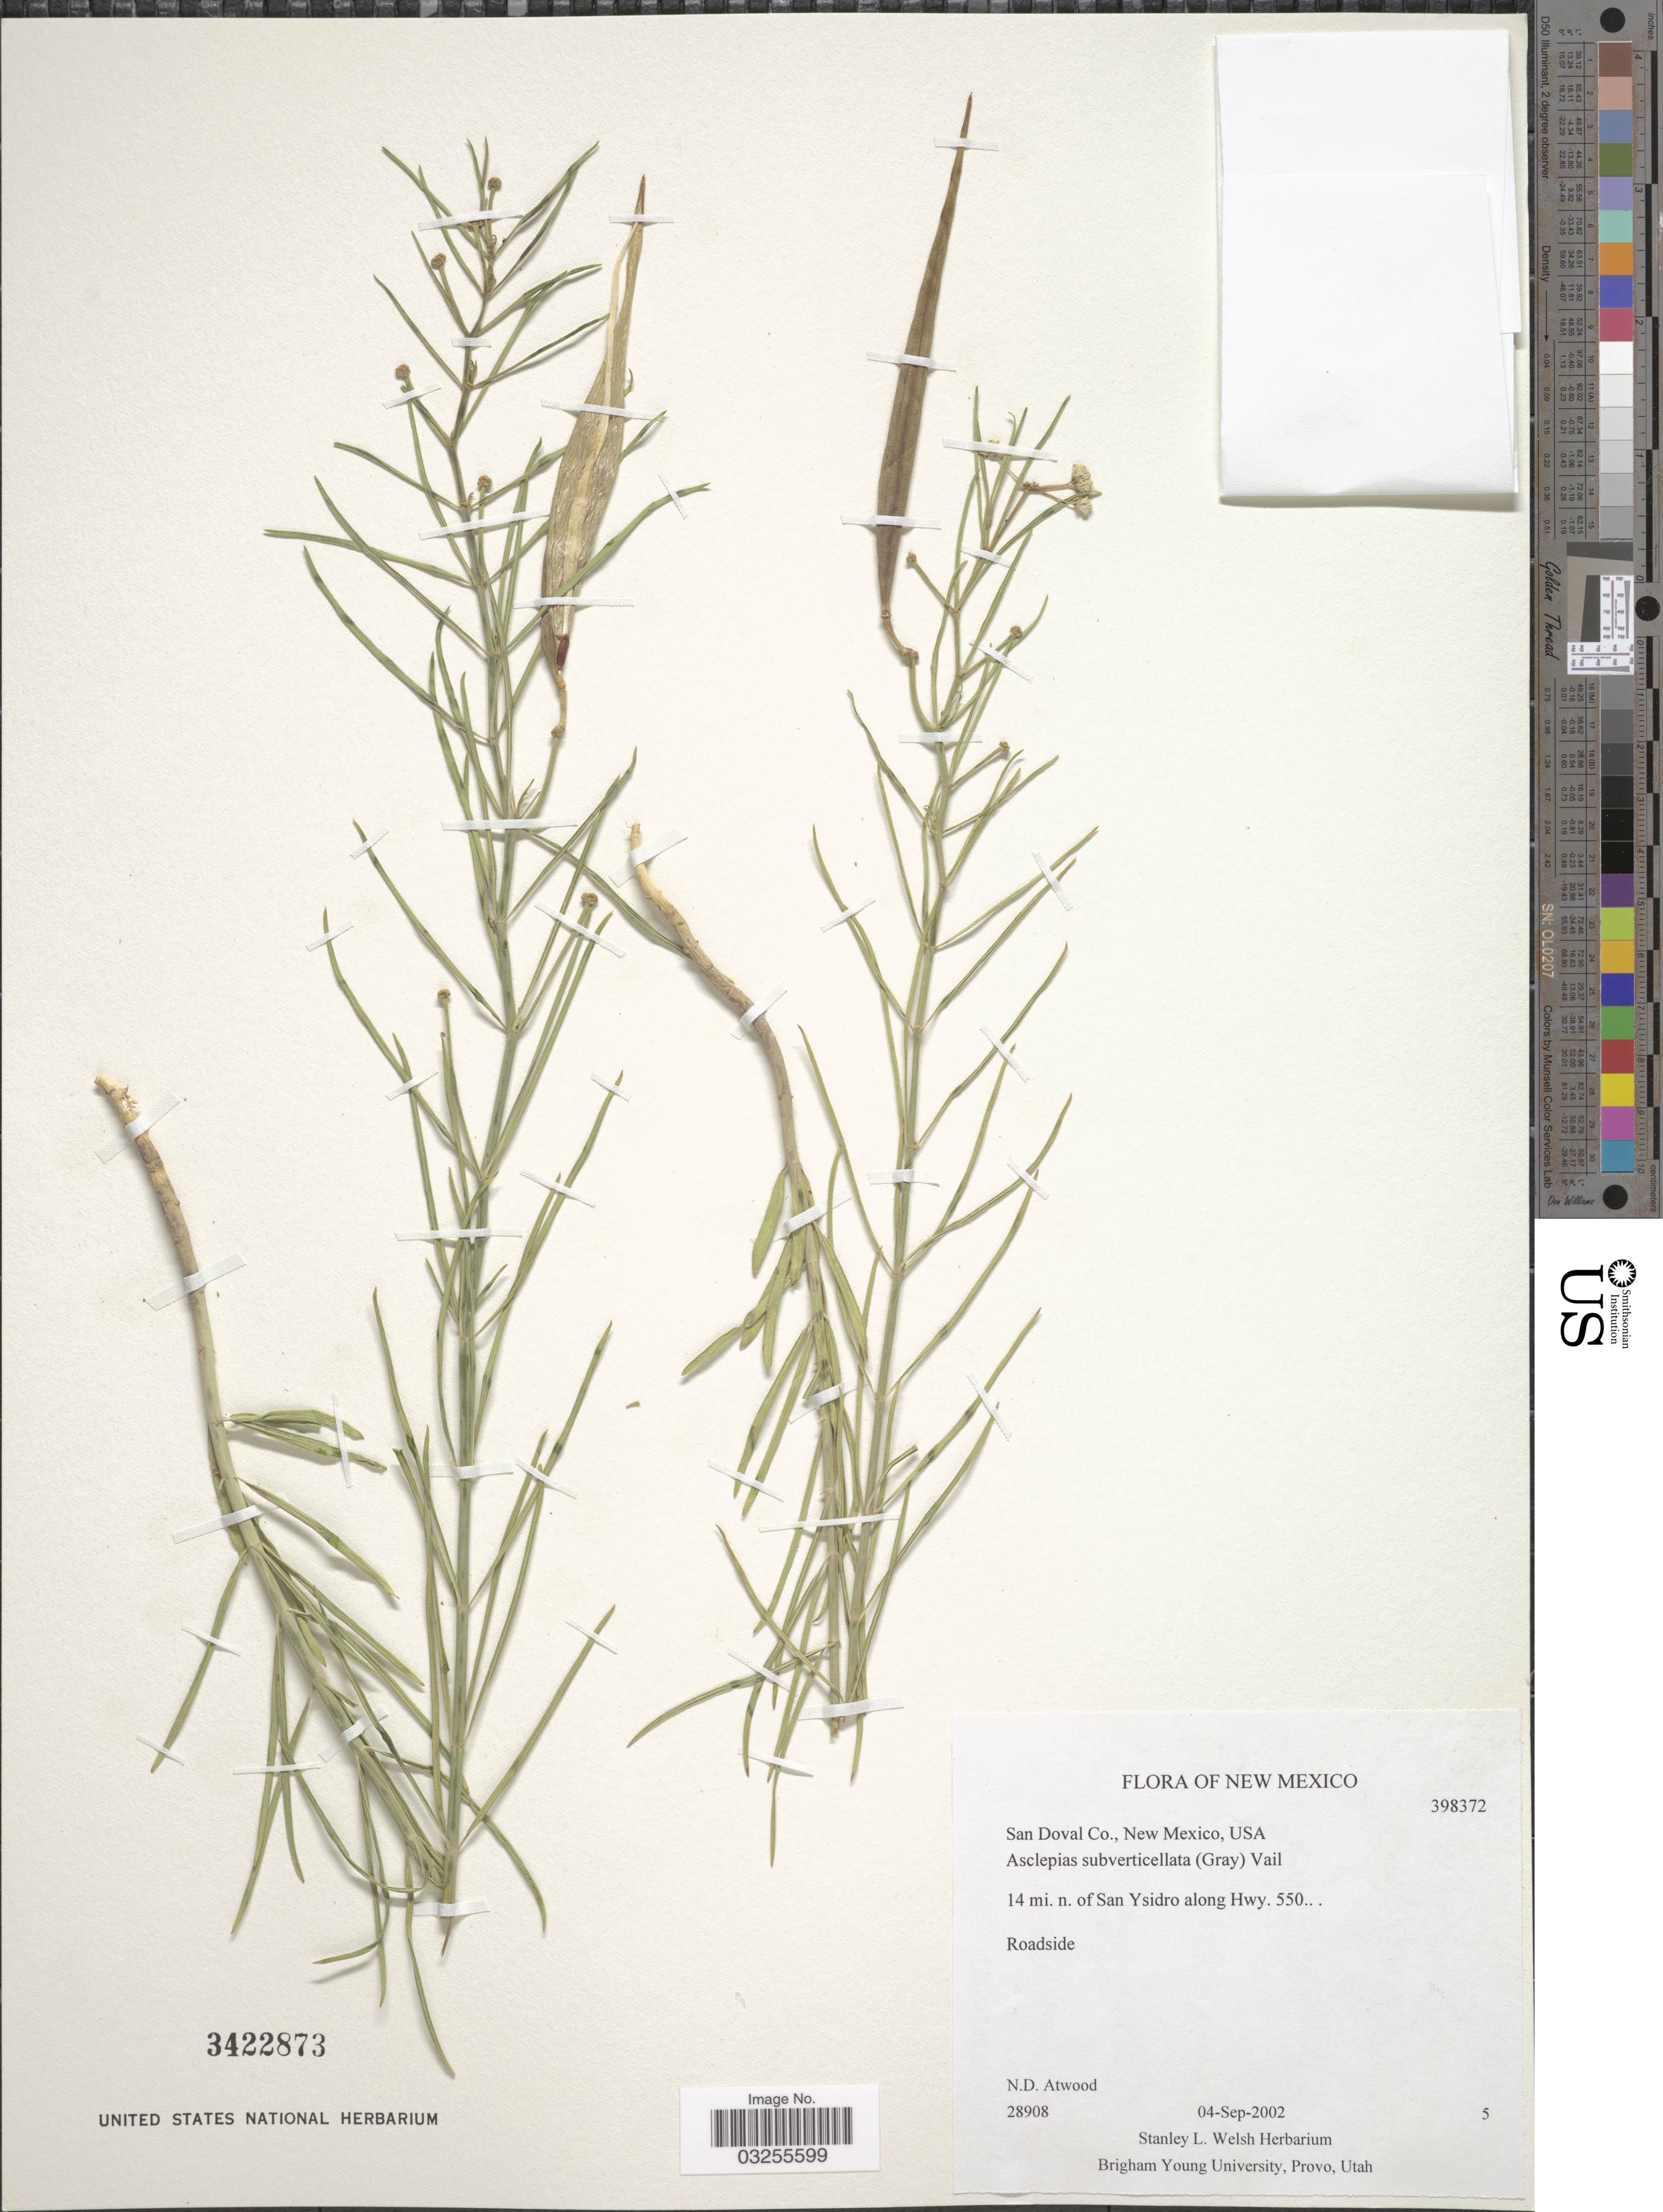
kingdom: Plantae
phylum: Tracheophyta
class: Magnoliopsida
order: Gentianales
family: Apocynaceae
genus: Asclepias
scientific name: Asclepias subverticillata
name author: (A. Gray) Vail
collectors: N. Atwood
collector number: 28908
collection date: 2002-09-04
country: United States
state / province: New Mexico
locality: San Doval Co., USA. 14 mi. n. of San Ysidro along Hwy. 550..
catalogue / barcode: US 3422873